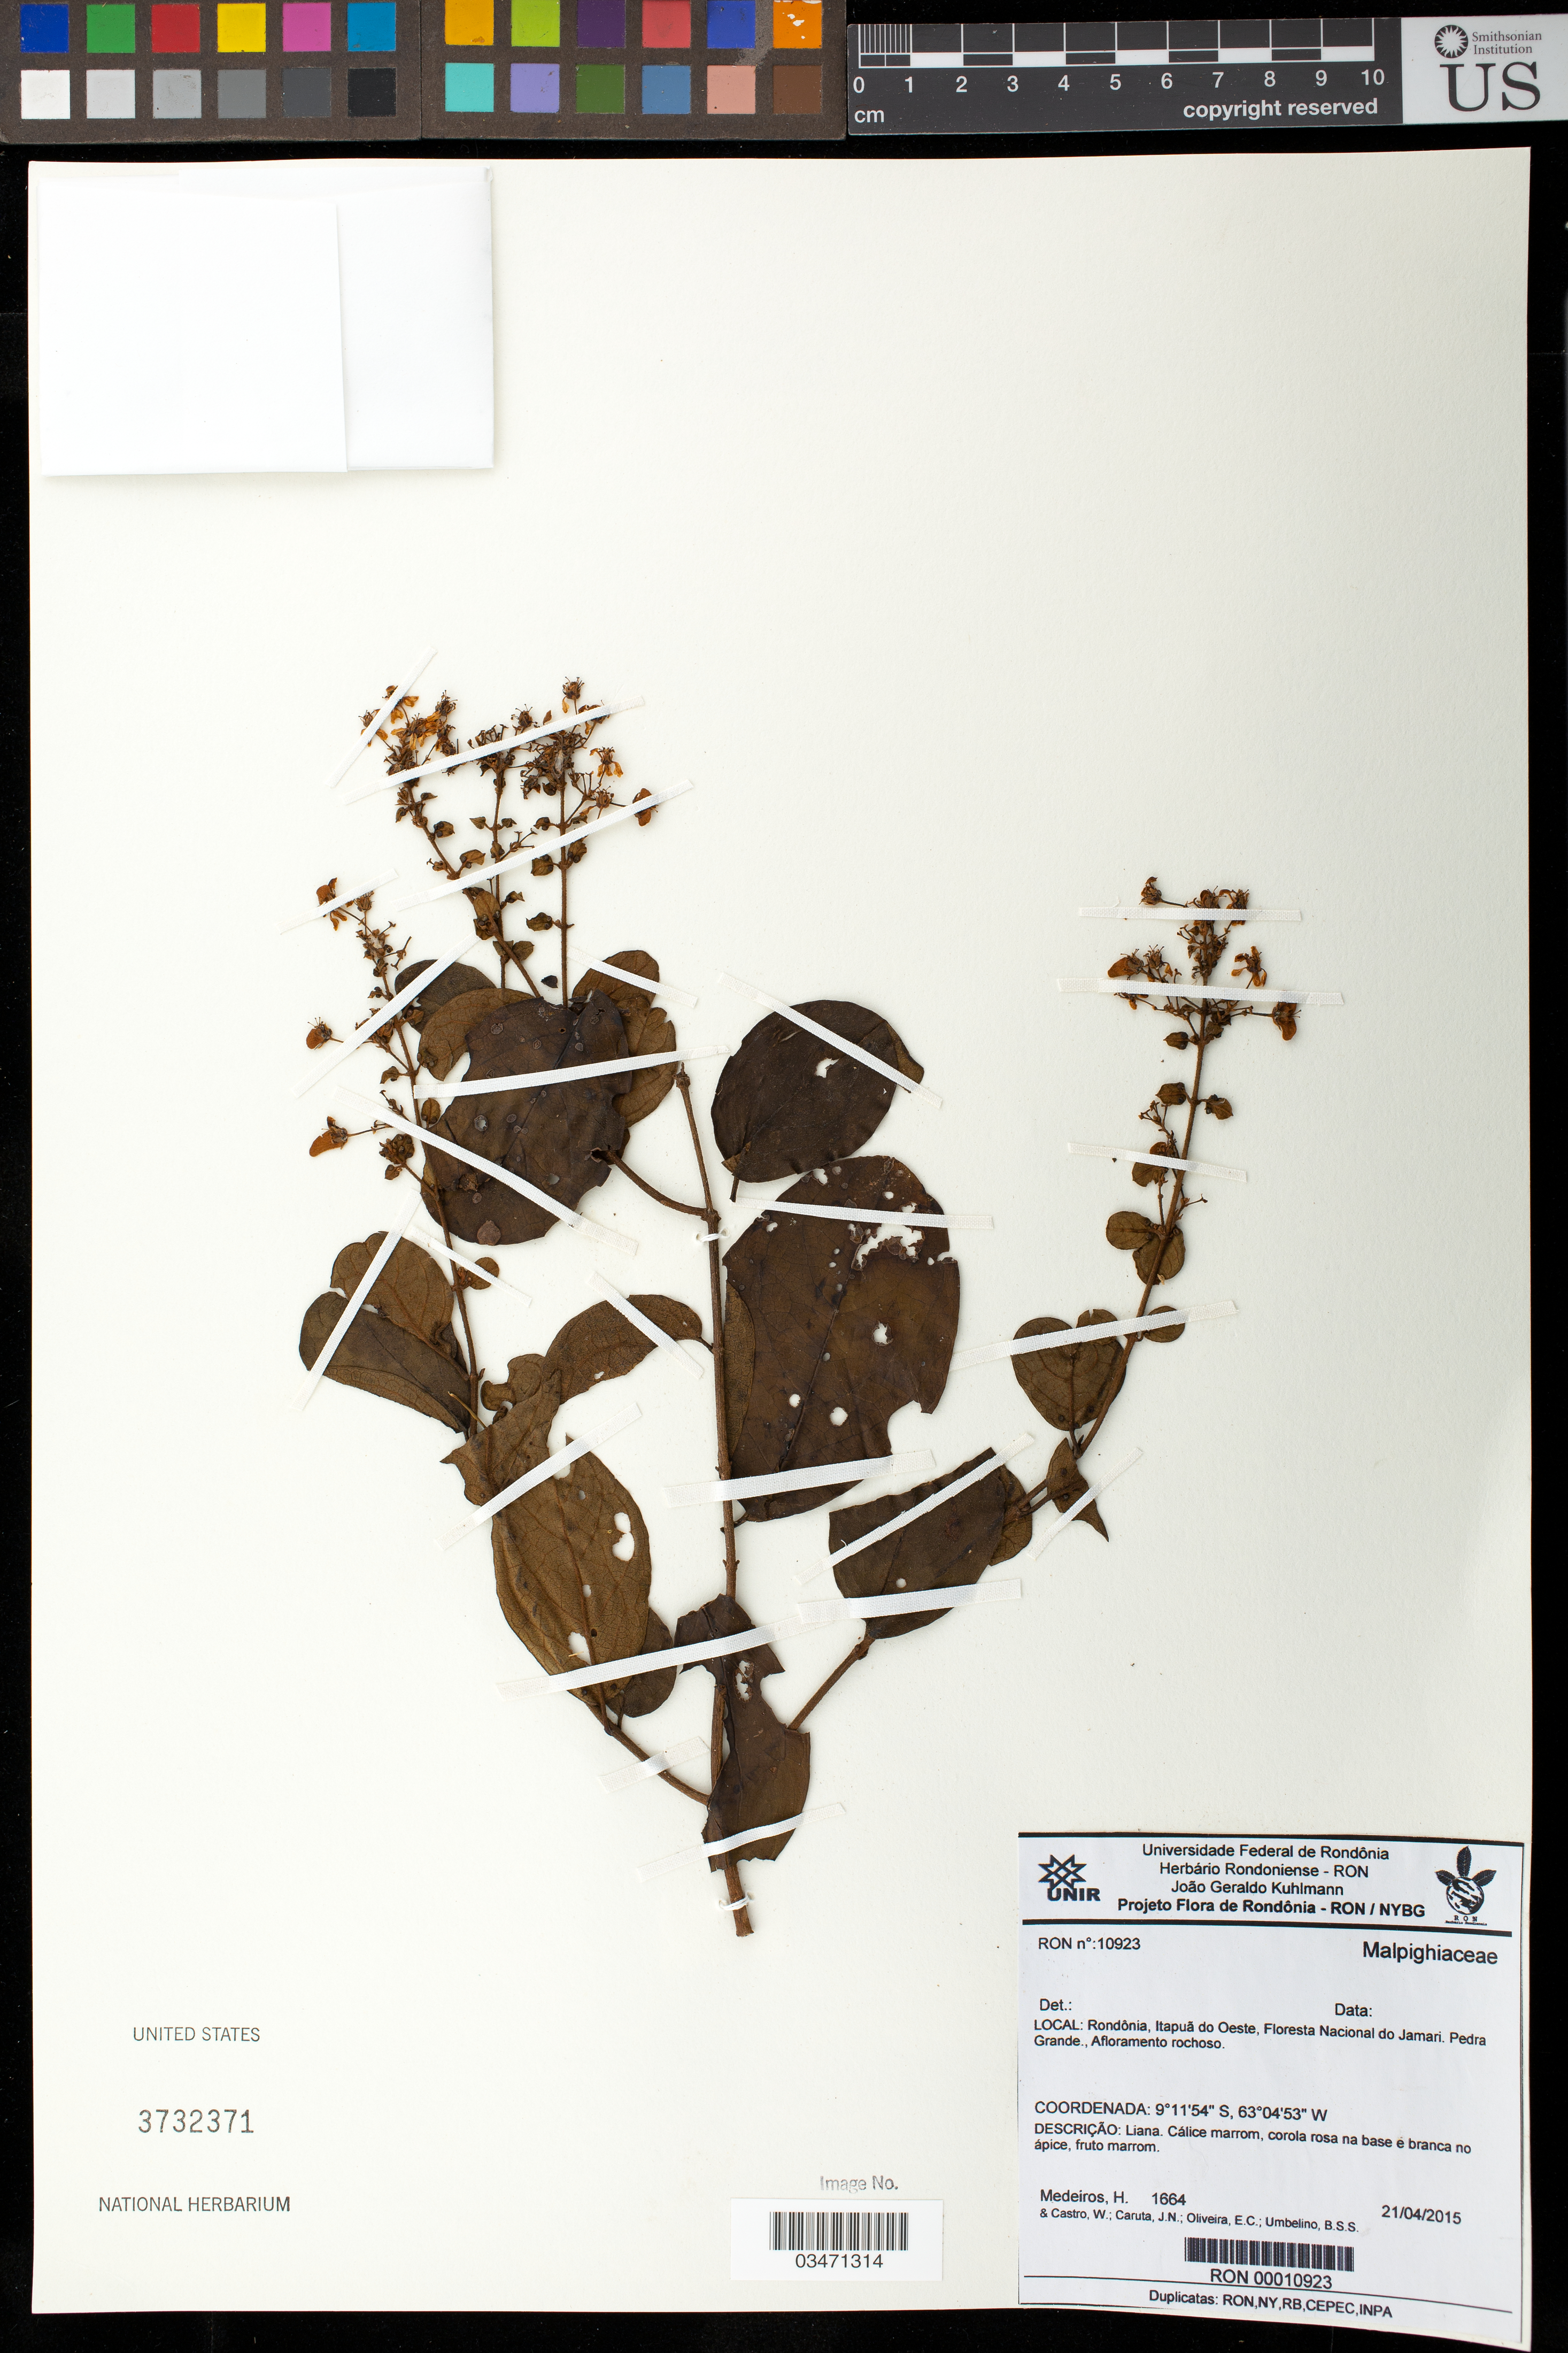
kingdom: Plantae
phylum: Tracheophyta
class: Magnoliopsida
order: Malpighiales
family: Malpighiaceae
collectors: H. Medeiros, W. Castro, J. Caruta, E. Oliveira & B. Umbelino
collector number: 1664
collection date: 2015-04-21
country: Brazil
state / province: Rondonia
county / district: Itapua do Oeste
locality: Floresta Nacional do Jamari. Pedra Grande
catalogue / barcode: US 3732371